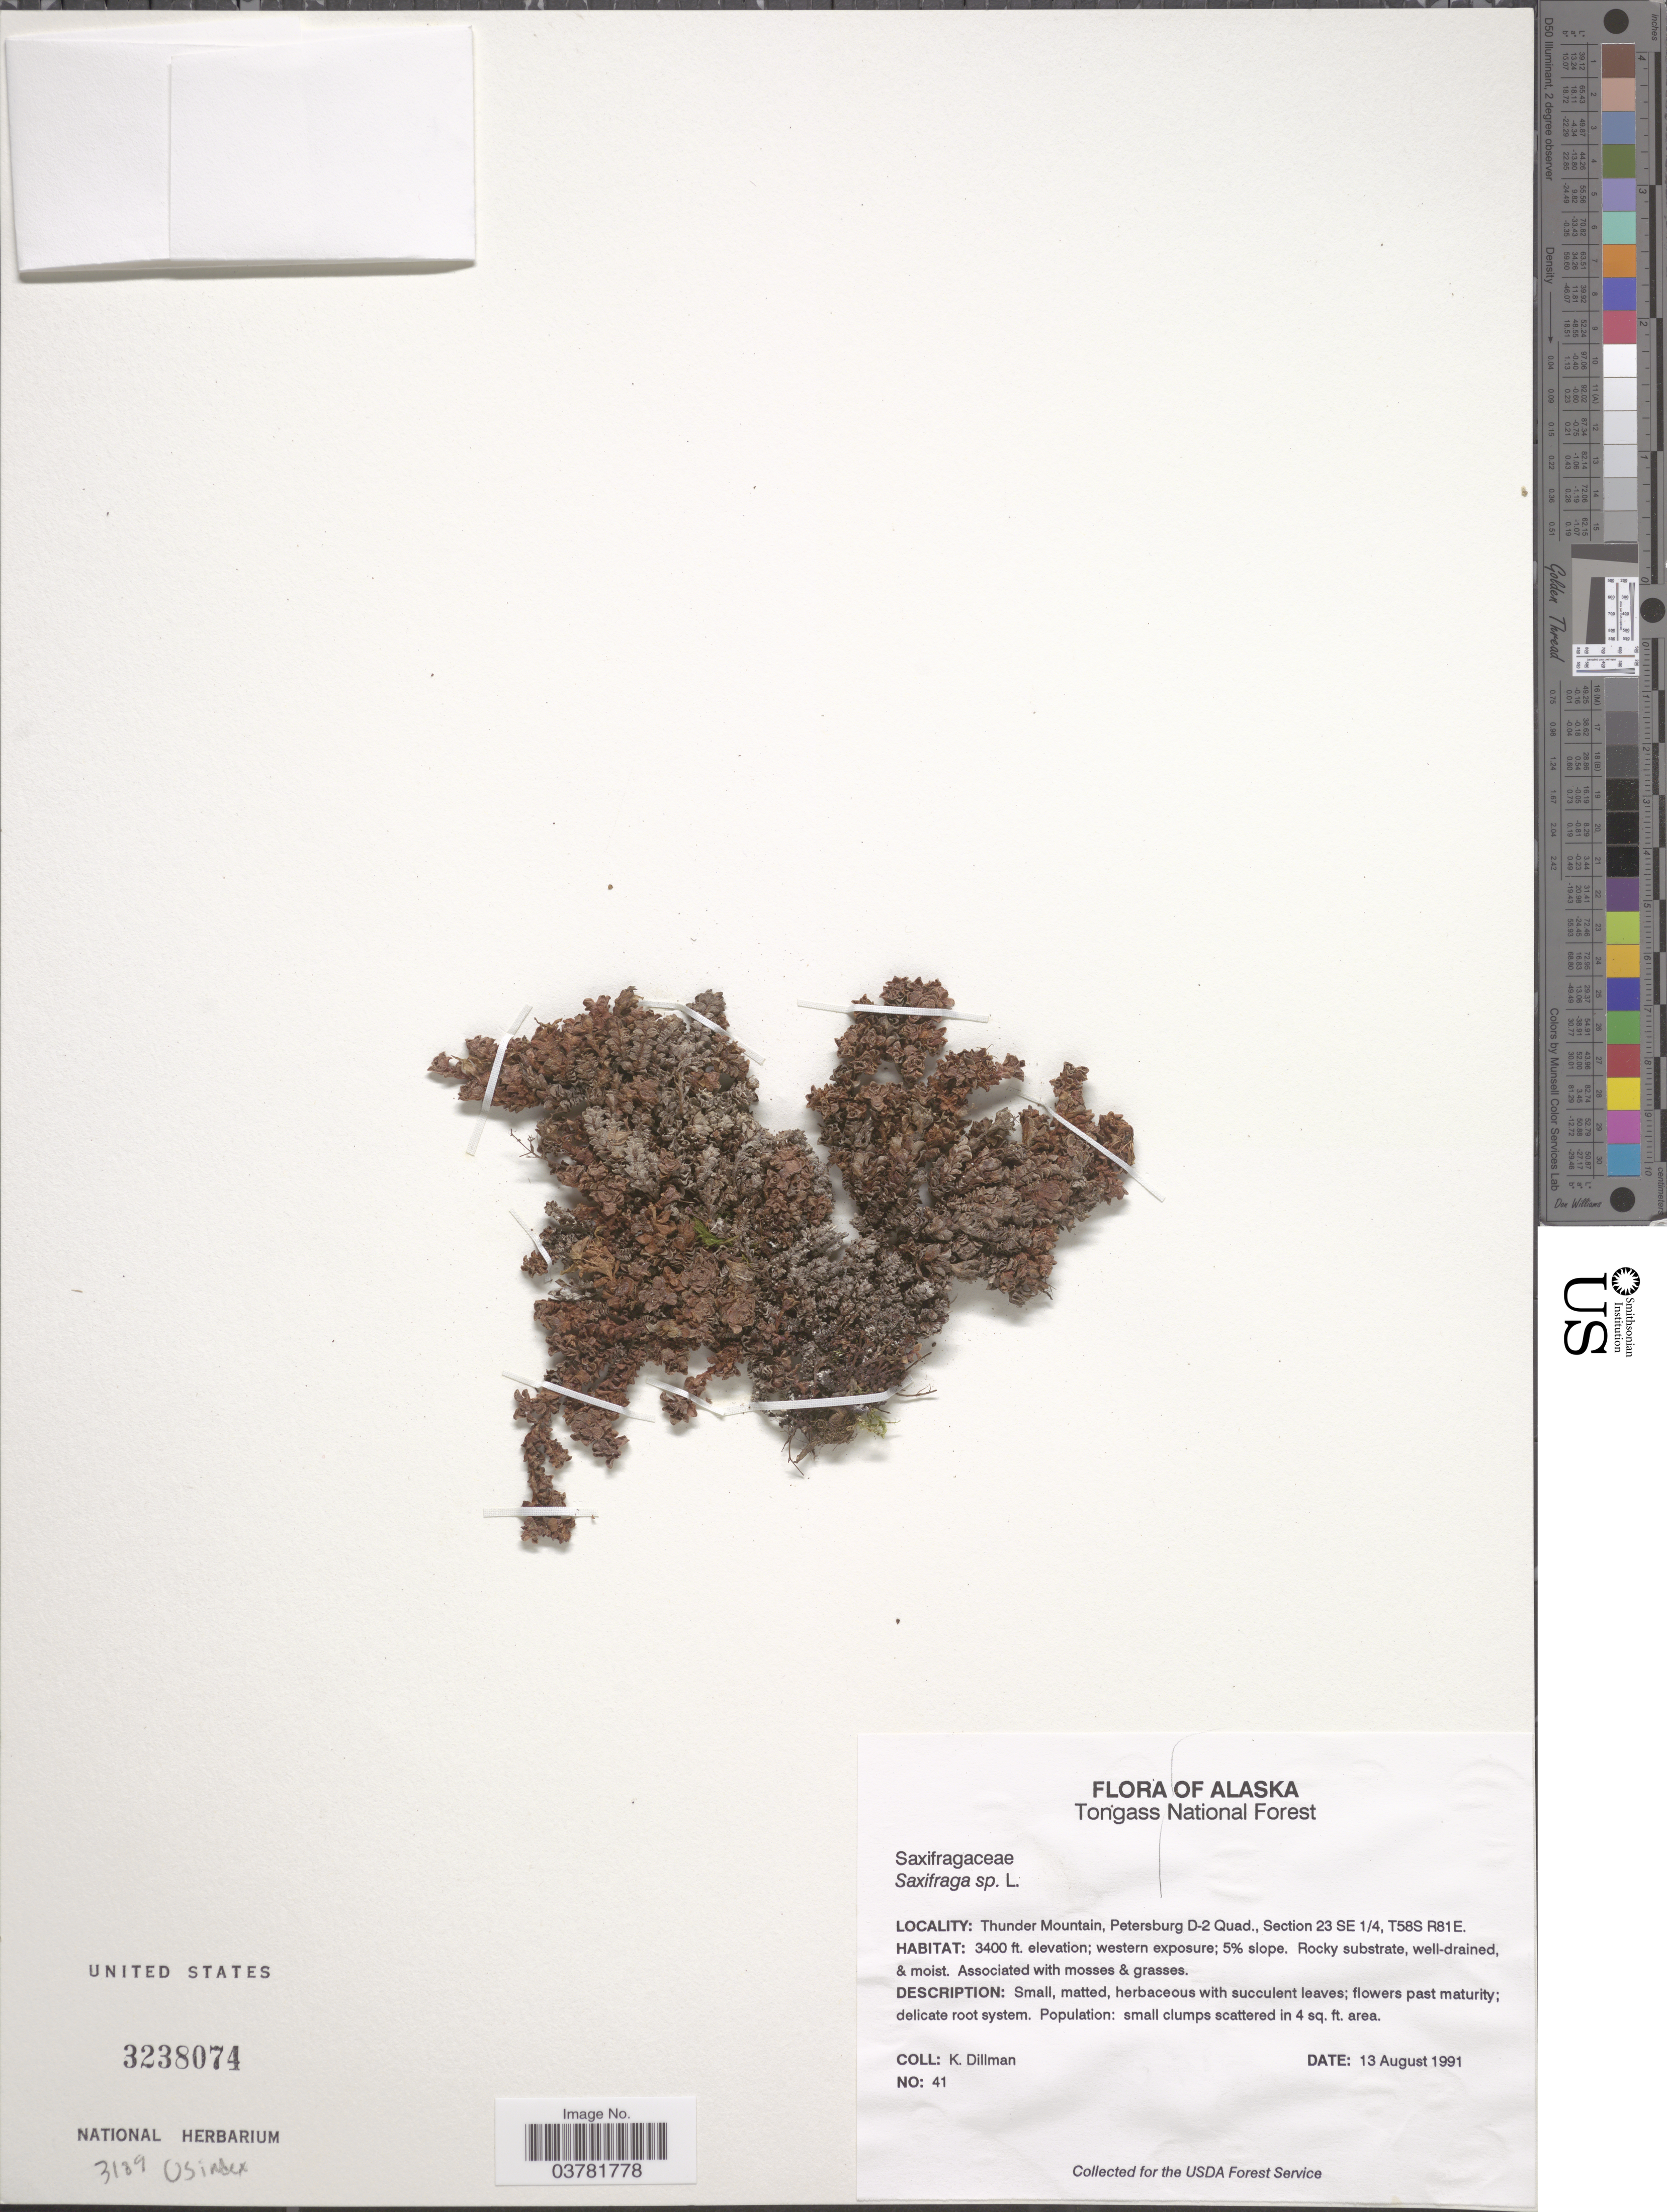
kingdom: Plantae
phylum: Tracheophyta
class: Magnoliopsida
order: Saxifragales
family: Saxifragaceae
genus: Saxifraga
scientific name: Saxifraga sp.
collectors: K. Dillman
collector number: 41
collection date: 1991-08-13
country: United States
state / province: Alaska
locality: Thunder Mountain, Petersburg D-2 Quad., Section 23 SE ¼, T58S R81E.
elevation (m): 1036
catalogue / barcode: US 3238074